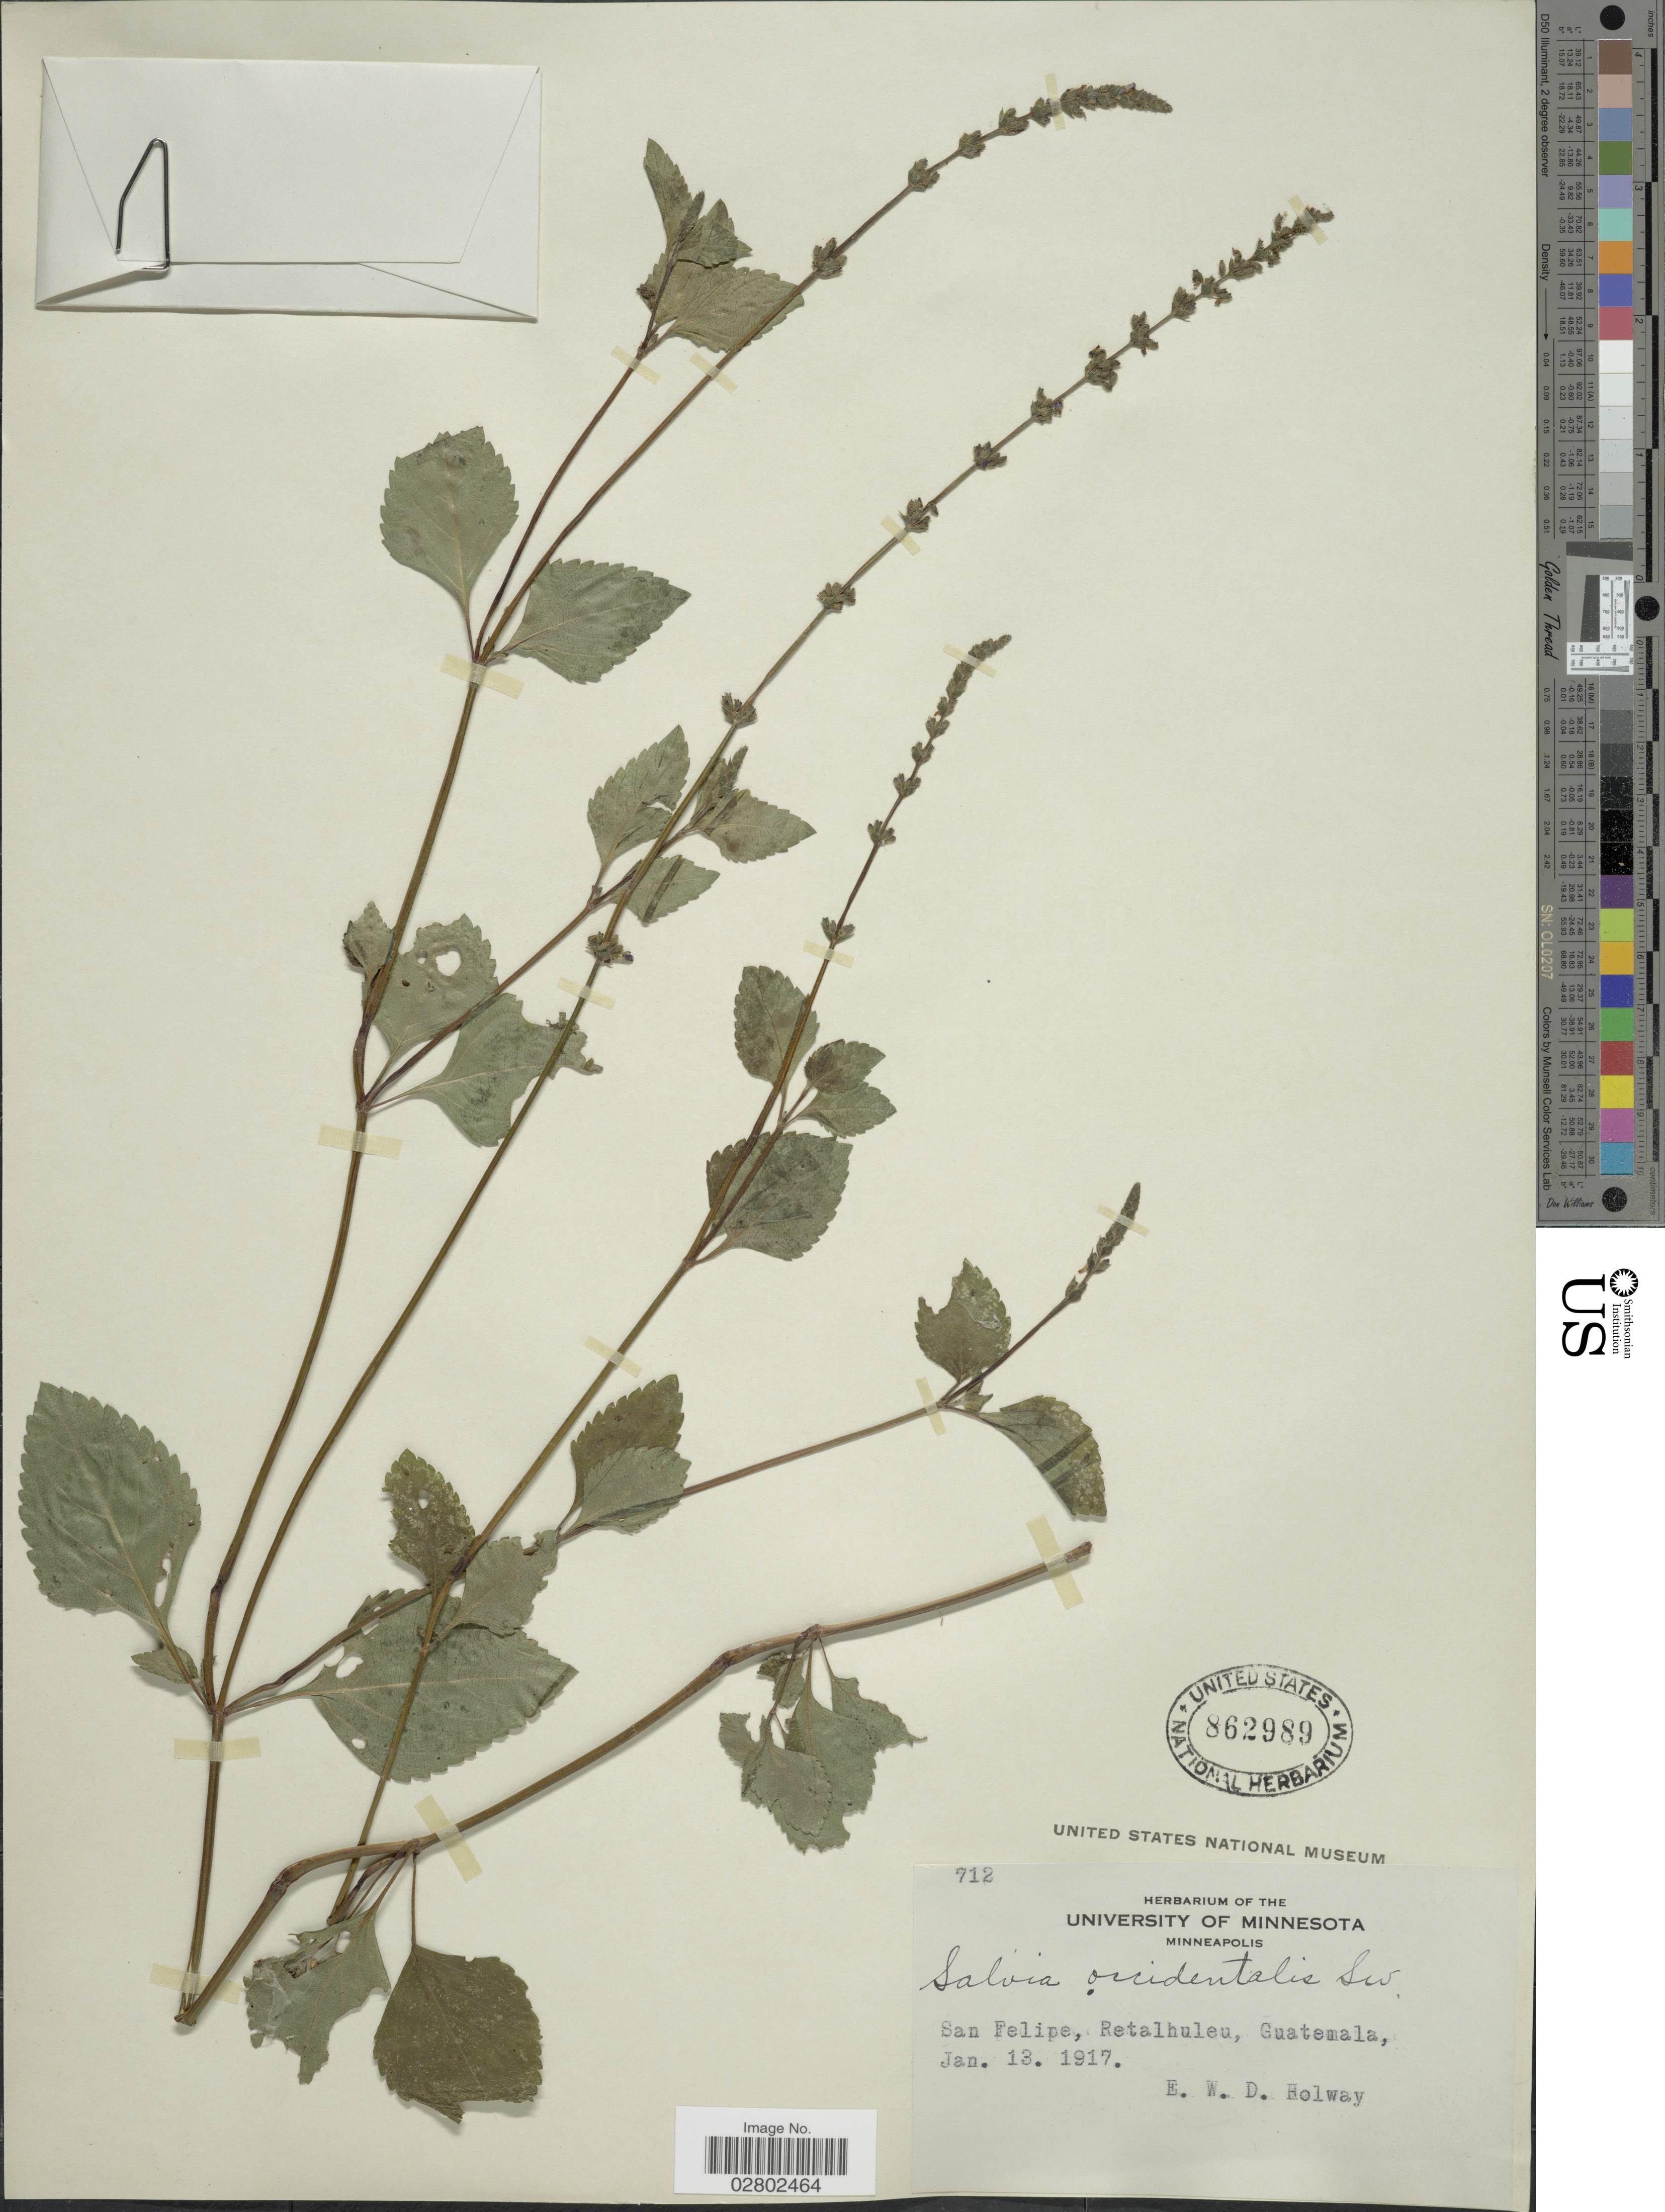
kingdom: Plantae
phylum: Tracheophyta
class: Magnoliopsida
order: Lamiales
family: Lamiaceae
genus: Salvia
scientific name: Salvia occidentalis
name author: Sw.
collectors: E. W. D. Holway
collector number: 712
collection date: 1917-01-13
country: Guatemala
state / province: Retalhuleu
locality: San Felipe.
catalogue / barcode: US 862989